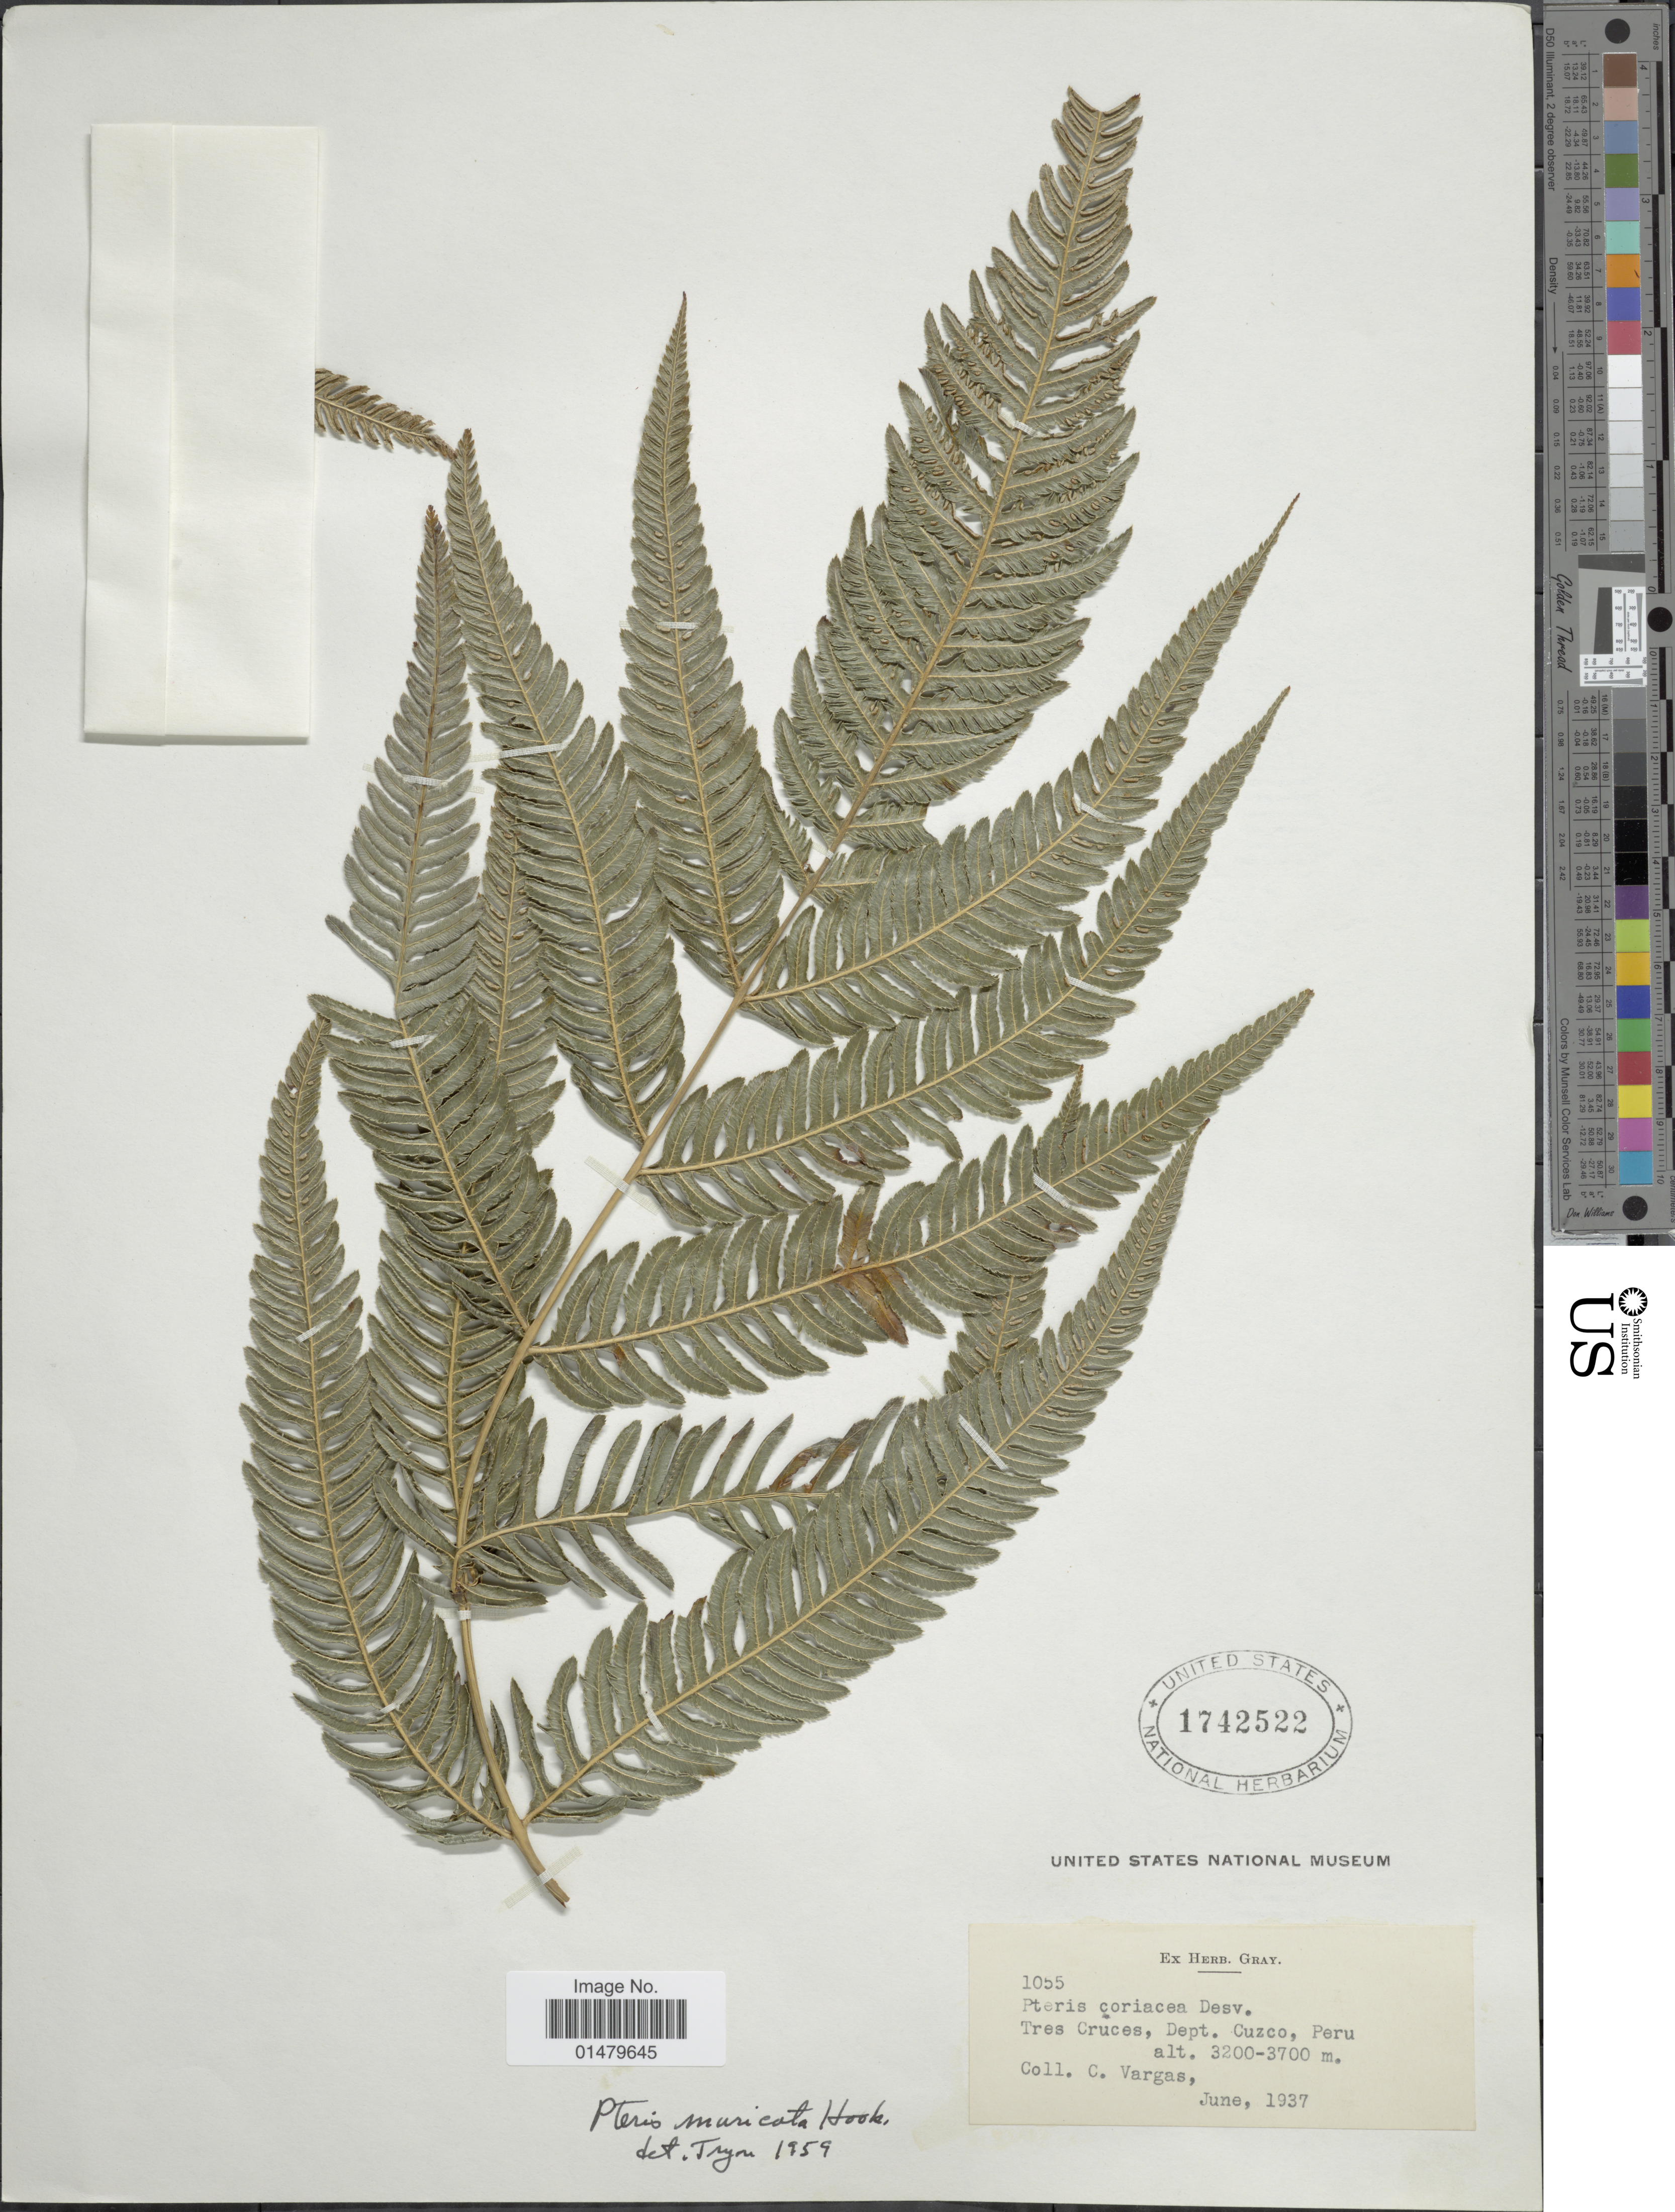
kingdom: Plantae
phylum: Tracheophyta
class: Polypodiopsida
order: Polypodiales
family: Pteridaceae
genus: Pteris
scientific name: Pteris muricata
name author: Rosenst.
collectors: C. Vargas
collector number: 1055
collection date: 1937-06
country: Peru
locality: Tres Cruces, Dept. Cuzco.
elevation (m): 3200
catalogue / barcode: US 1742522